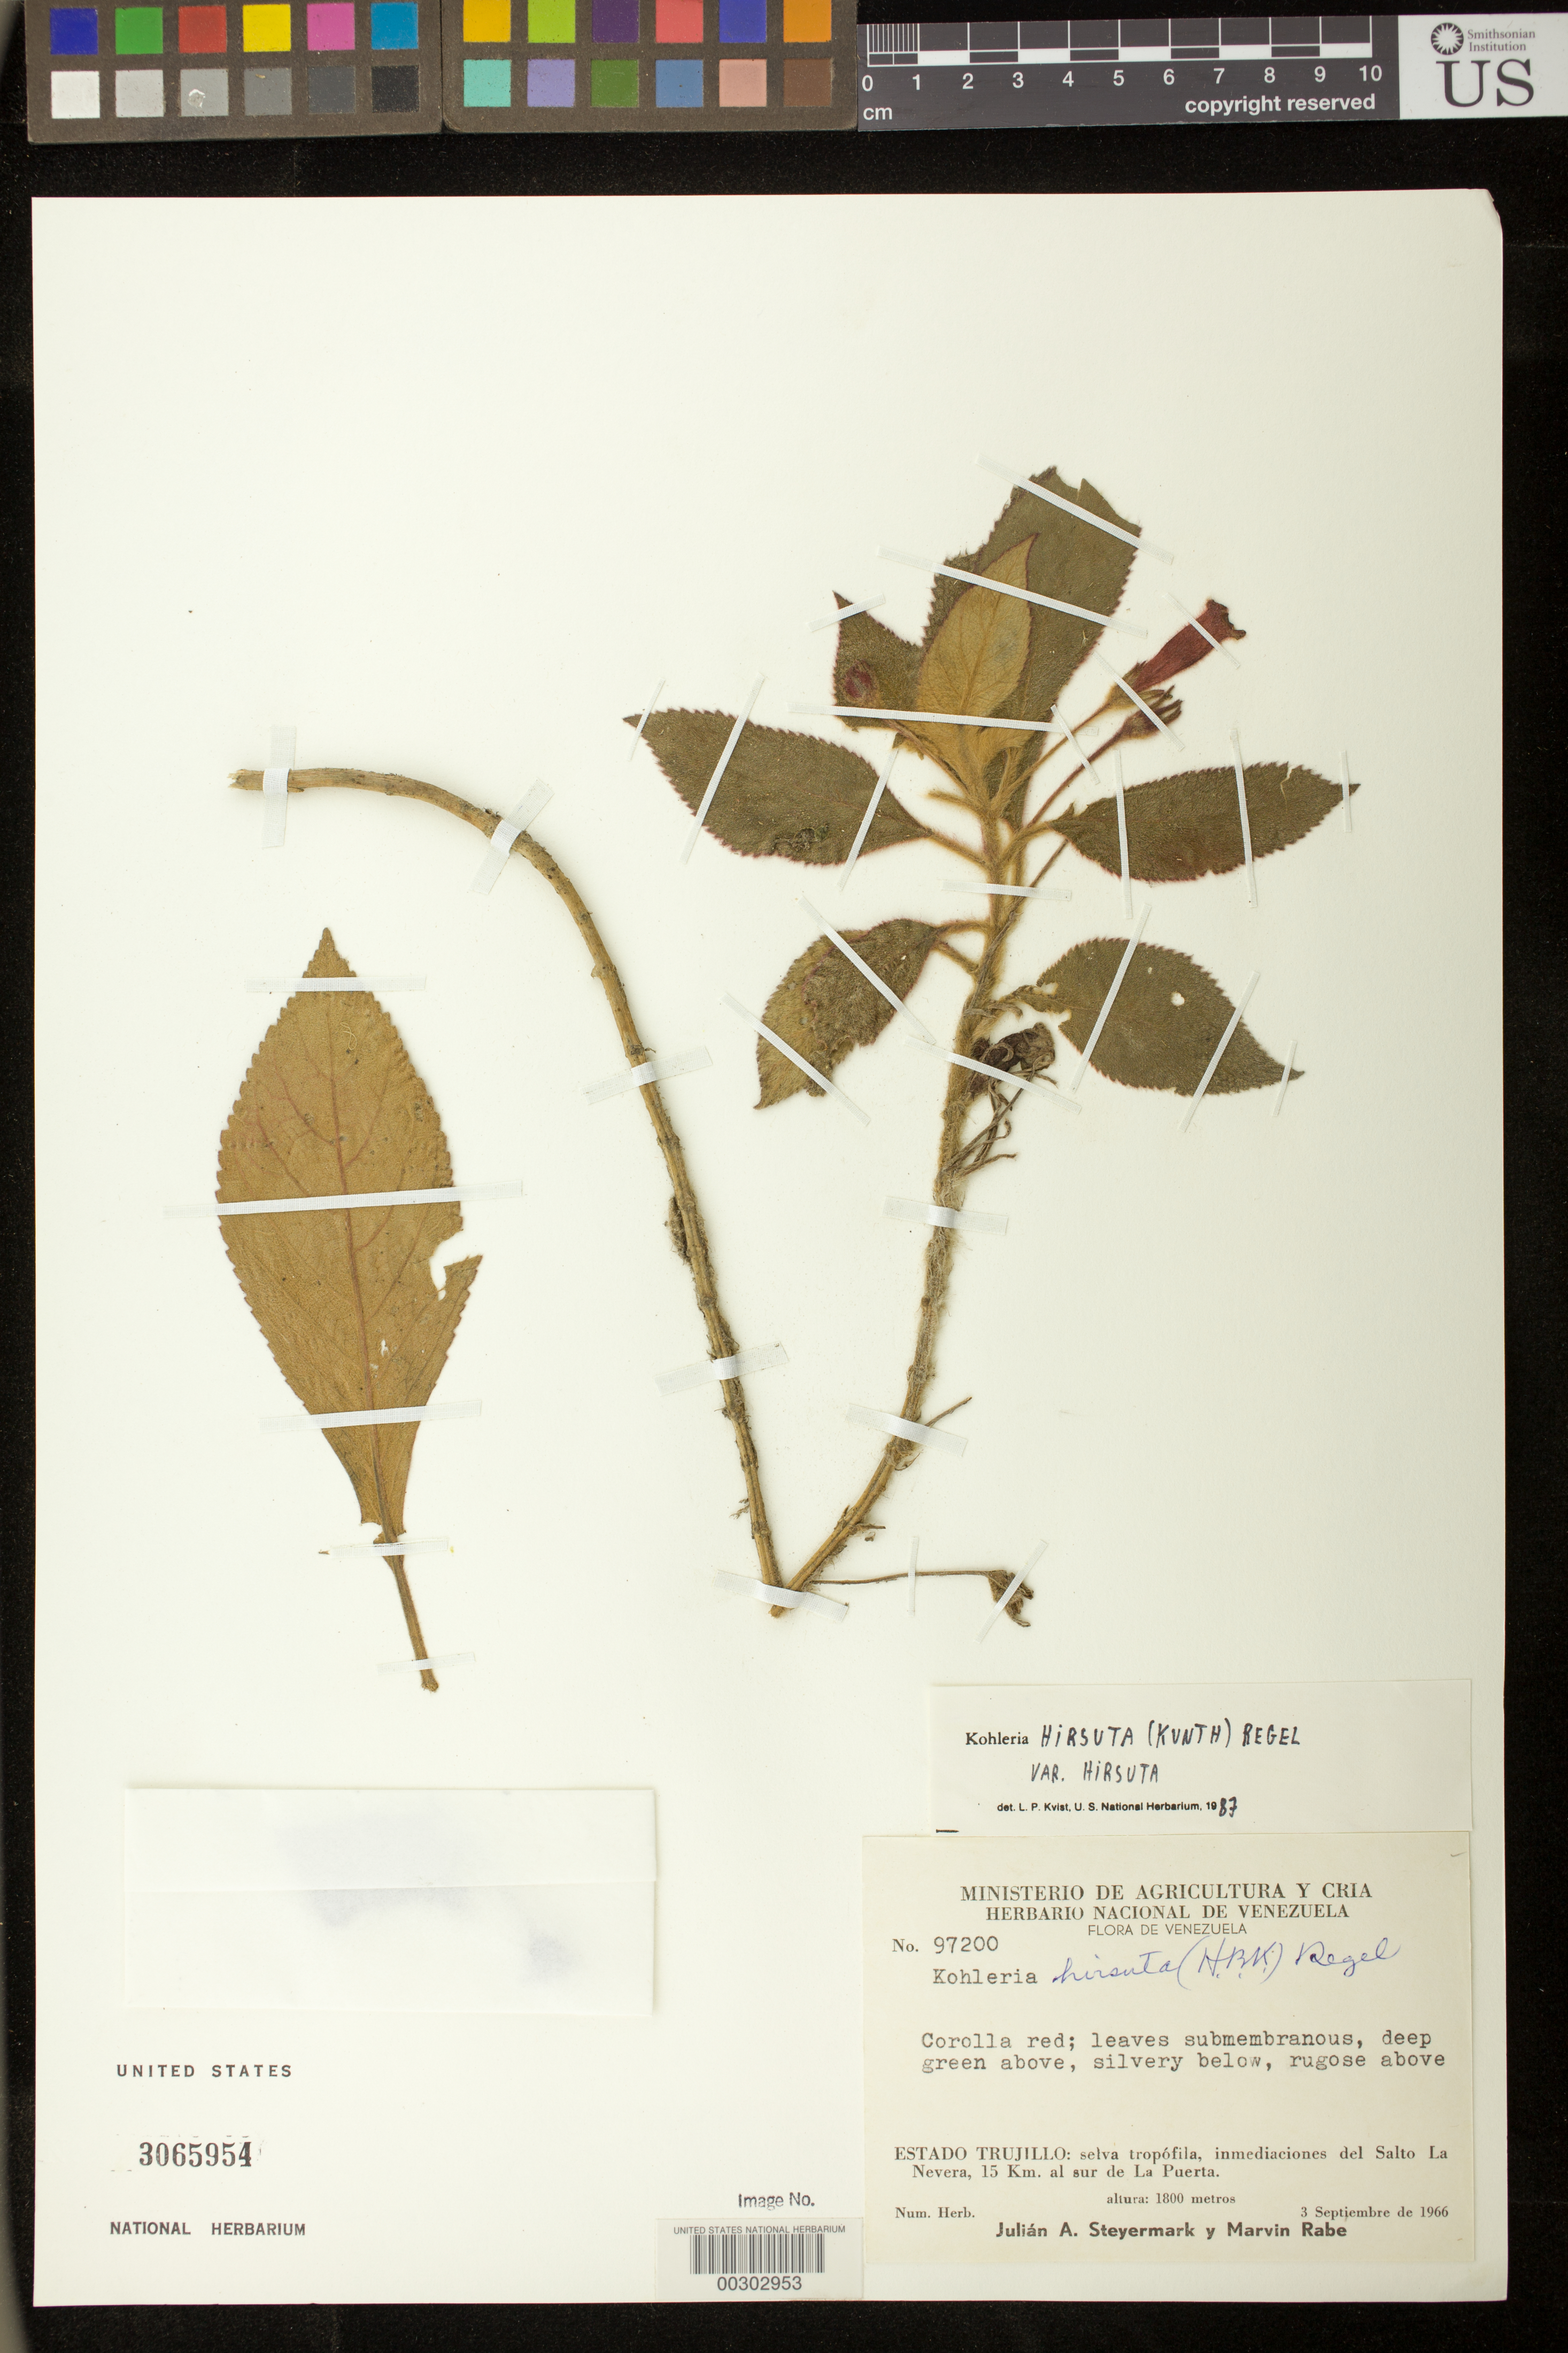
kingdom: Plantae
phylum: Tracheophyta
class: Magnoliopsida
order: Lamiales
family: Gesneriaceae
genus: Kohleria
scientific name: Kohleria hirsuta var. hirsuta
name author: (Kunth) Regel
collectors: J. Steyermark & M. Rabe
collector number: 97200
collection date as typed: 03 Sep 1966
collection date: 1966-09-03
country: Venezuela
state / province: Trujillo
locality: Environs of Salto La Nevera, 15 km S of La Puerta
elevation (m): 1800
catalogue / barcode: US 3065954